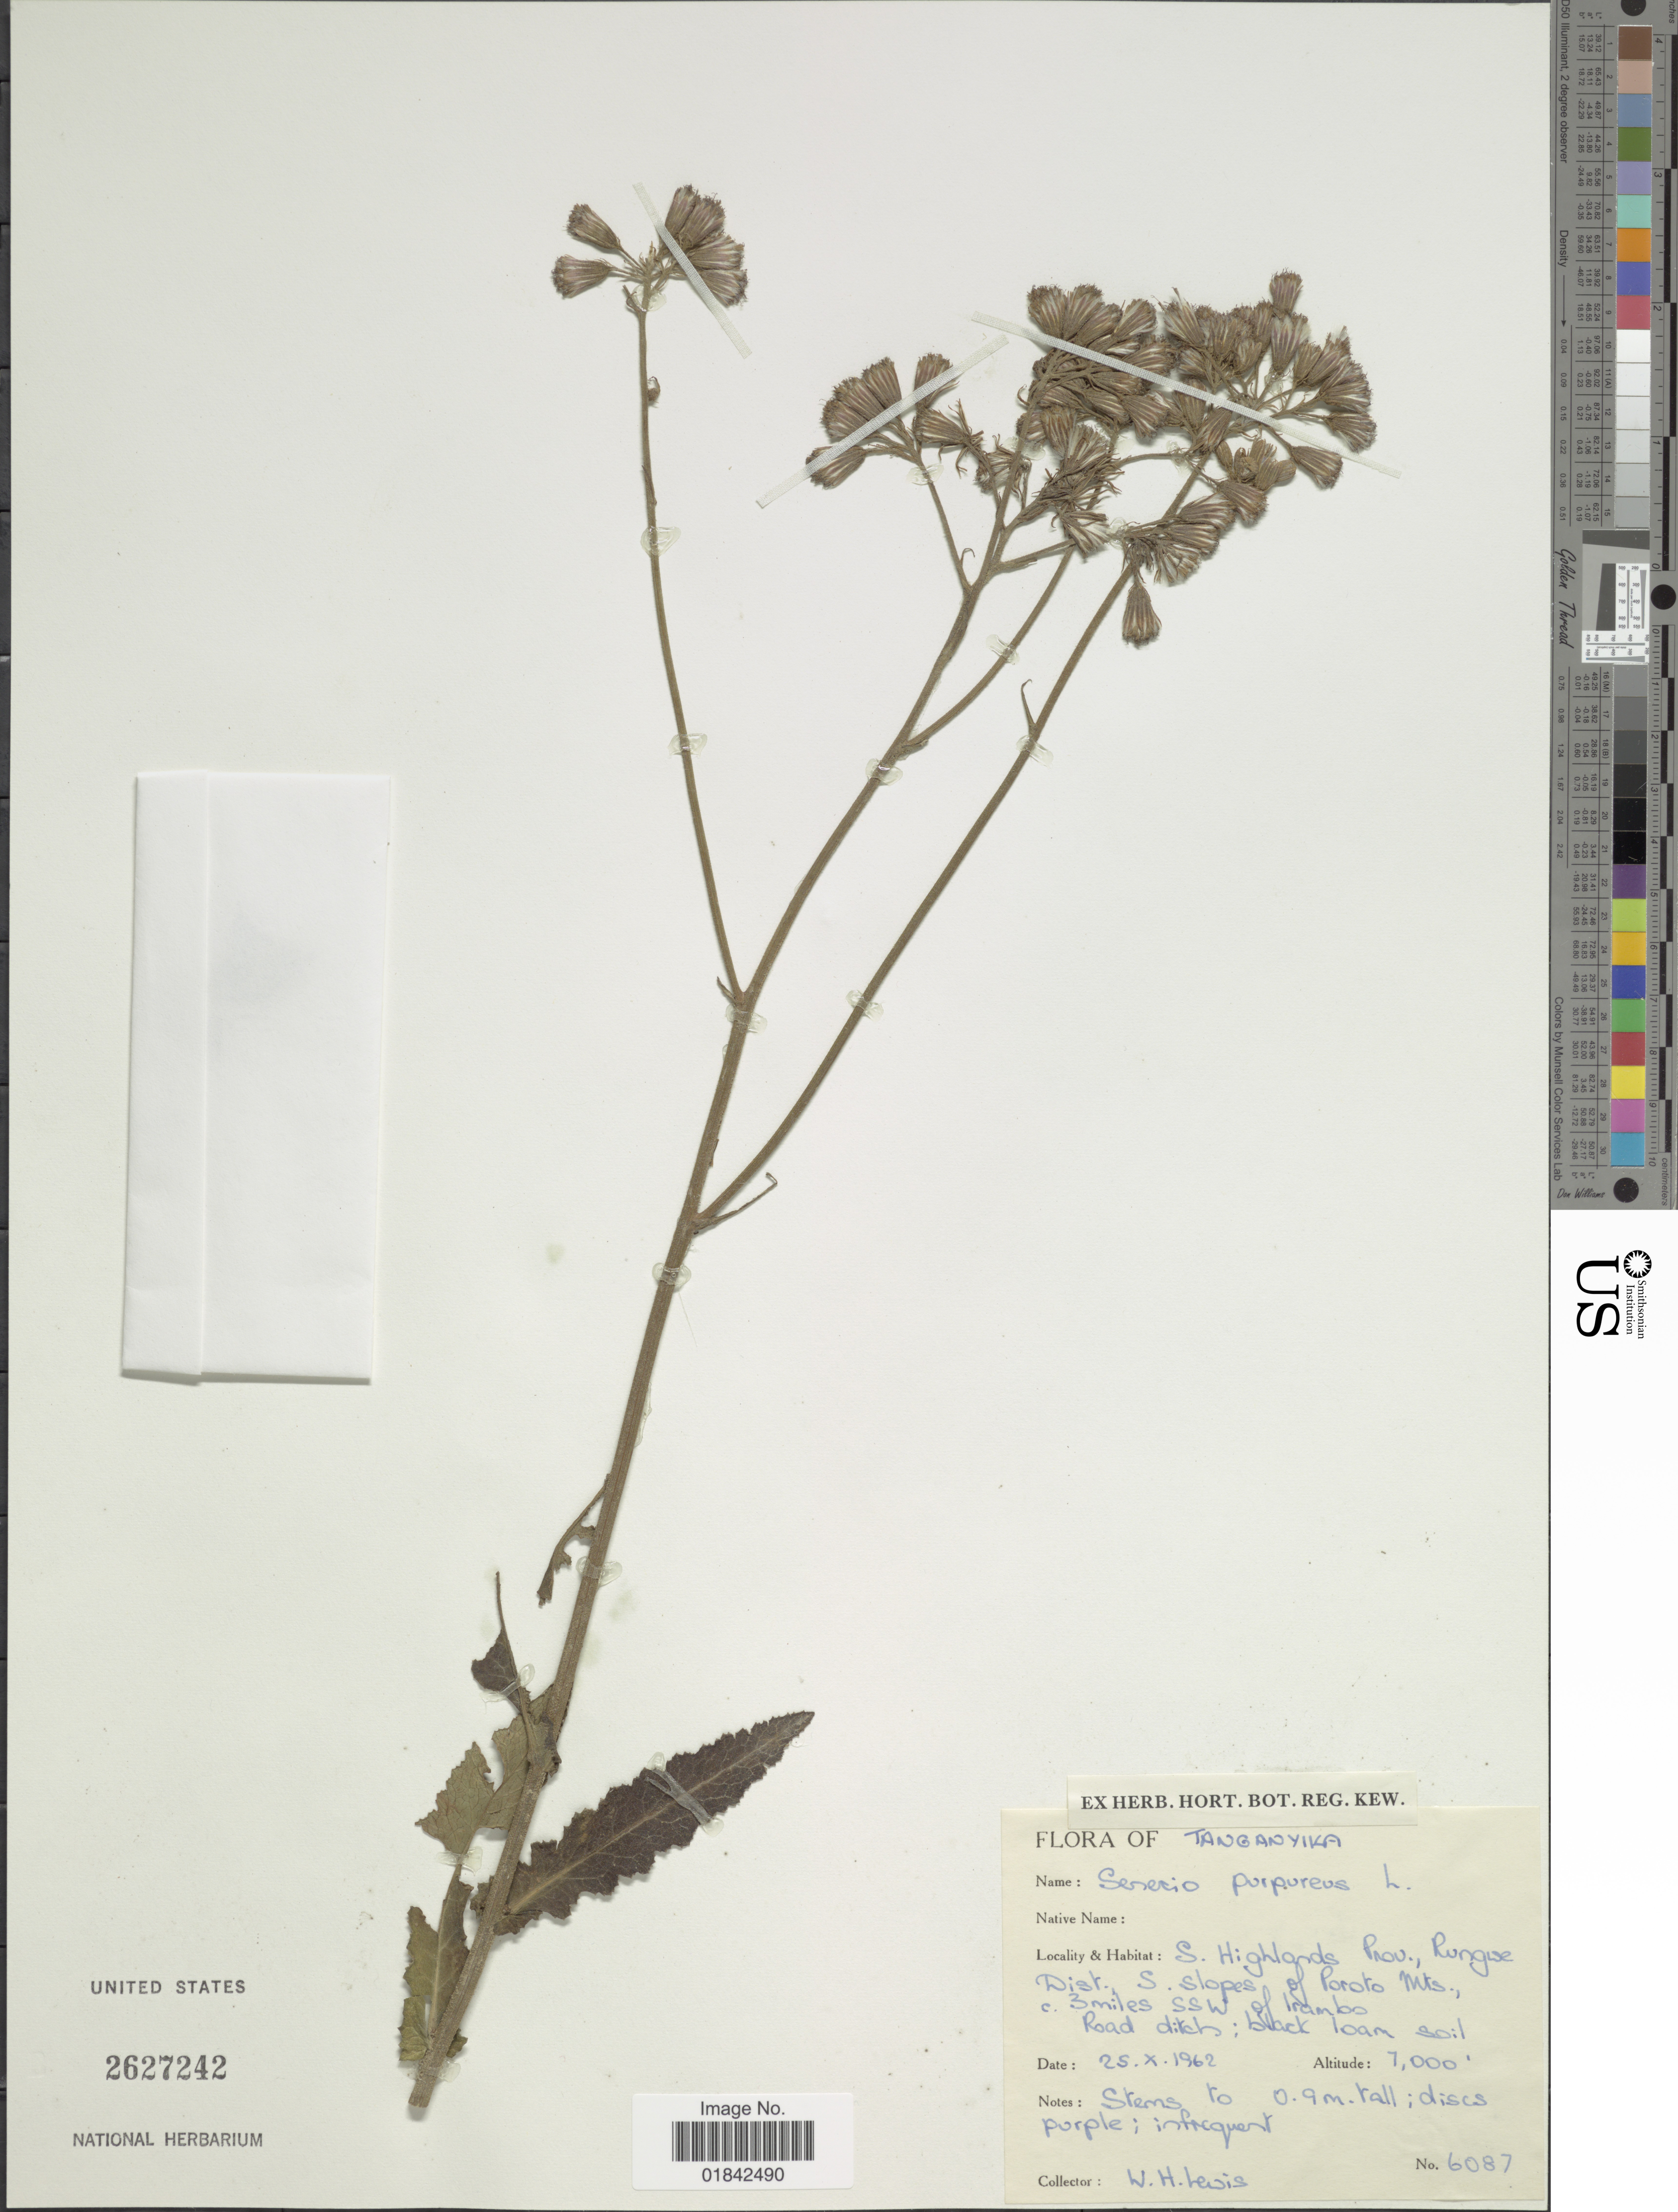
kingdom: Plantae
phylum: Tracheophyta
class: Magnoliopsida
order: Asterales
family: Asteraceae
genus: Senecio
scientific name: Senecio purpureus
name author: L.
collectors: W. H. Lewis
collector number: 6087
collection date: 1962-10-25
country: Tanzania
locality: Tanganyika. S. Highlands Prov., Rungwe Dist. S. slope of Poroto Mts., c. 3 miles SSW of Irambo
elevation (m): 2134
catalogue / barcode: US 2627242